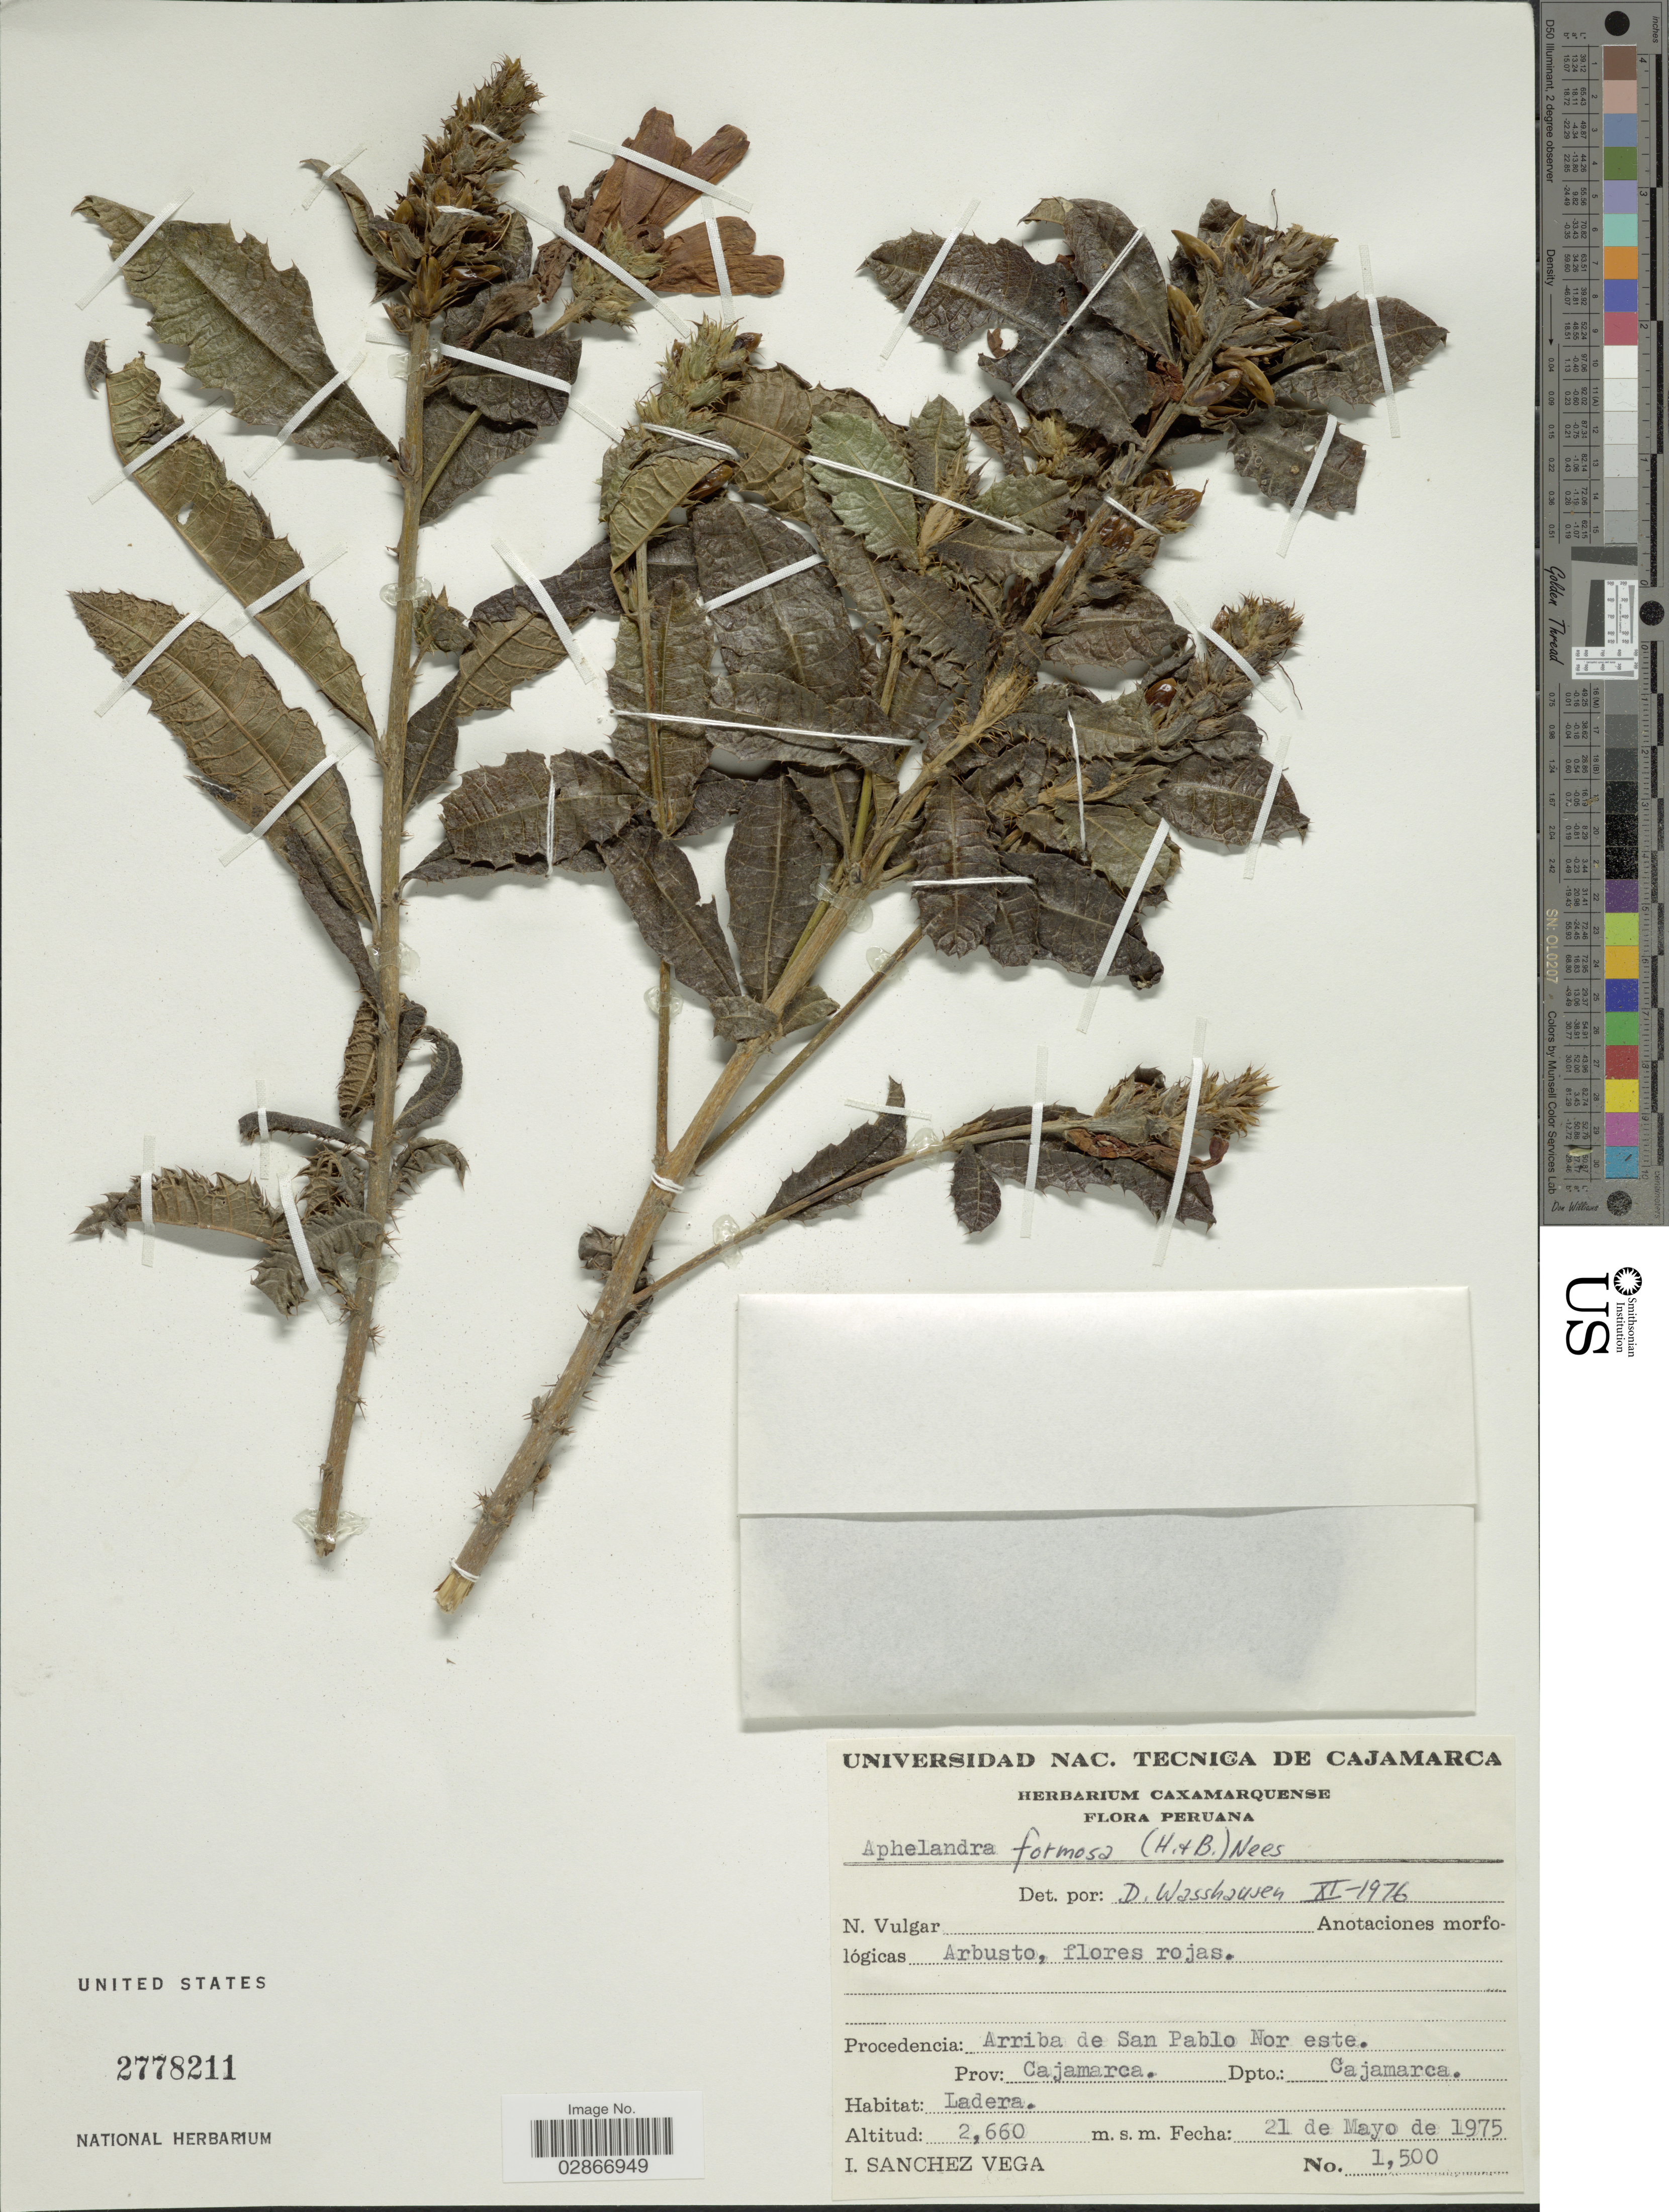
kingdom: Plantae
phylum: Tracheophyta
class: Magnoliopsida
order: Lamiales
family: Acanthaceae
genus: Aphelandra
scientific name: Aphelandra formosa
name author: (Humb. & Bonpl.) Nees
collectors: I. Sánchez Vega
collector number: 1500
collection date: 1975-05-21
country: Peru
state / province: Cajamarca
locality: Arriba de San Pablo Nor este. Dpto. Cajamarca.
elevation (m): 2660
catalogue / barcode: US 2778211